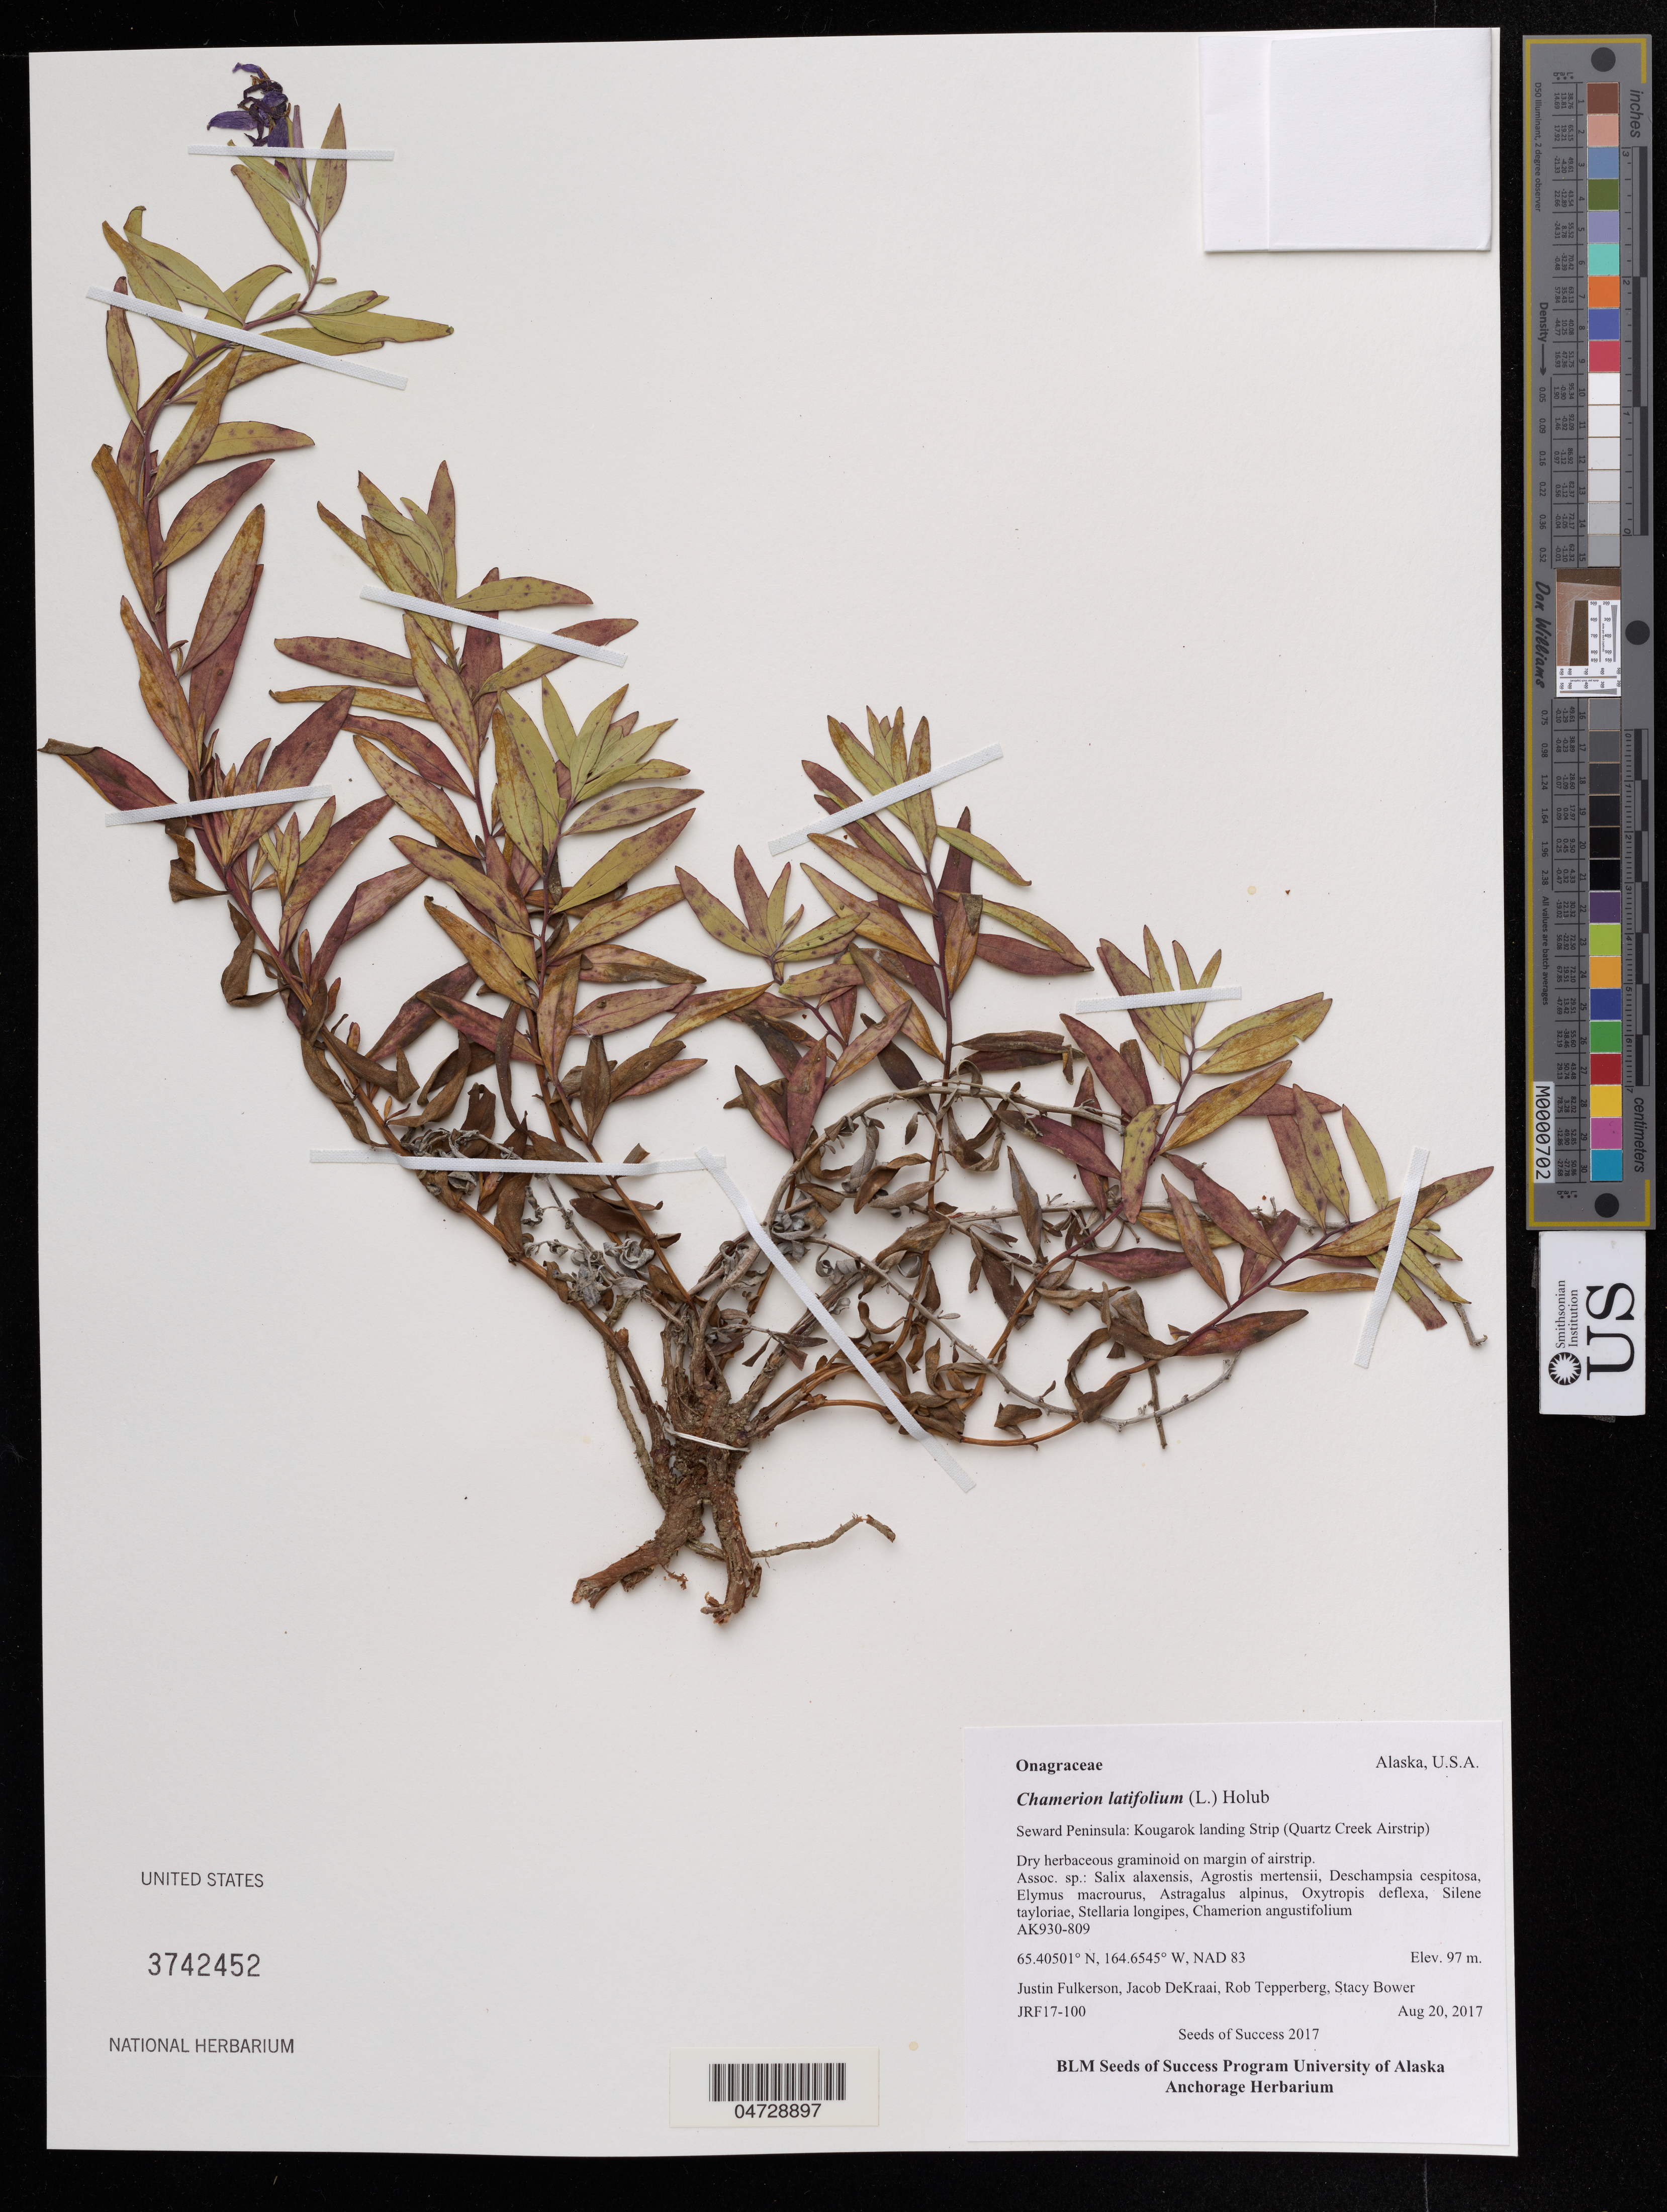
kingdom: Plantae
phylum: Tracheophyta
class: Magnoliopsida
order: Myrtales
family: Onagraceae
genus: Chamerion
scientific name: Chamerion latifolium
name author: (L.) Holub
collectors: J. Fulkerson, J. DeKraai & R. Tepperberg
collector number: AK930-809/JRF17-100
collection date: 2017-08-20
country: United States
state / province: Alaska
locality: Seward Peninsula: Kougarok landing Strip (Quartz Creek Airstrip).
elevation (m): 97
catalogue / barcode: US 3742452